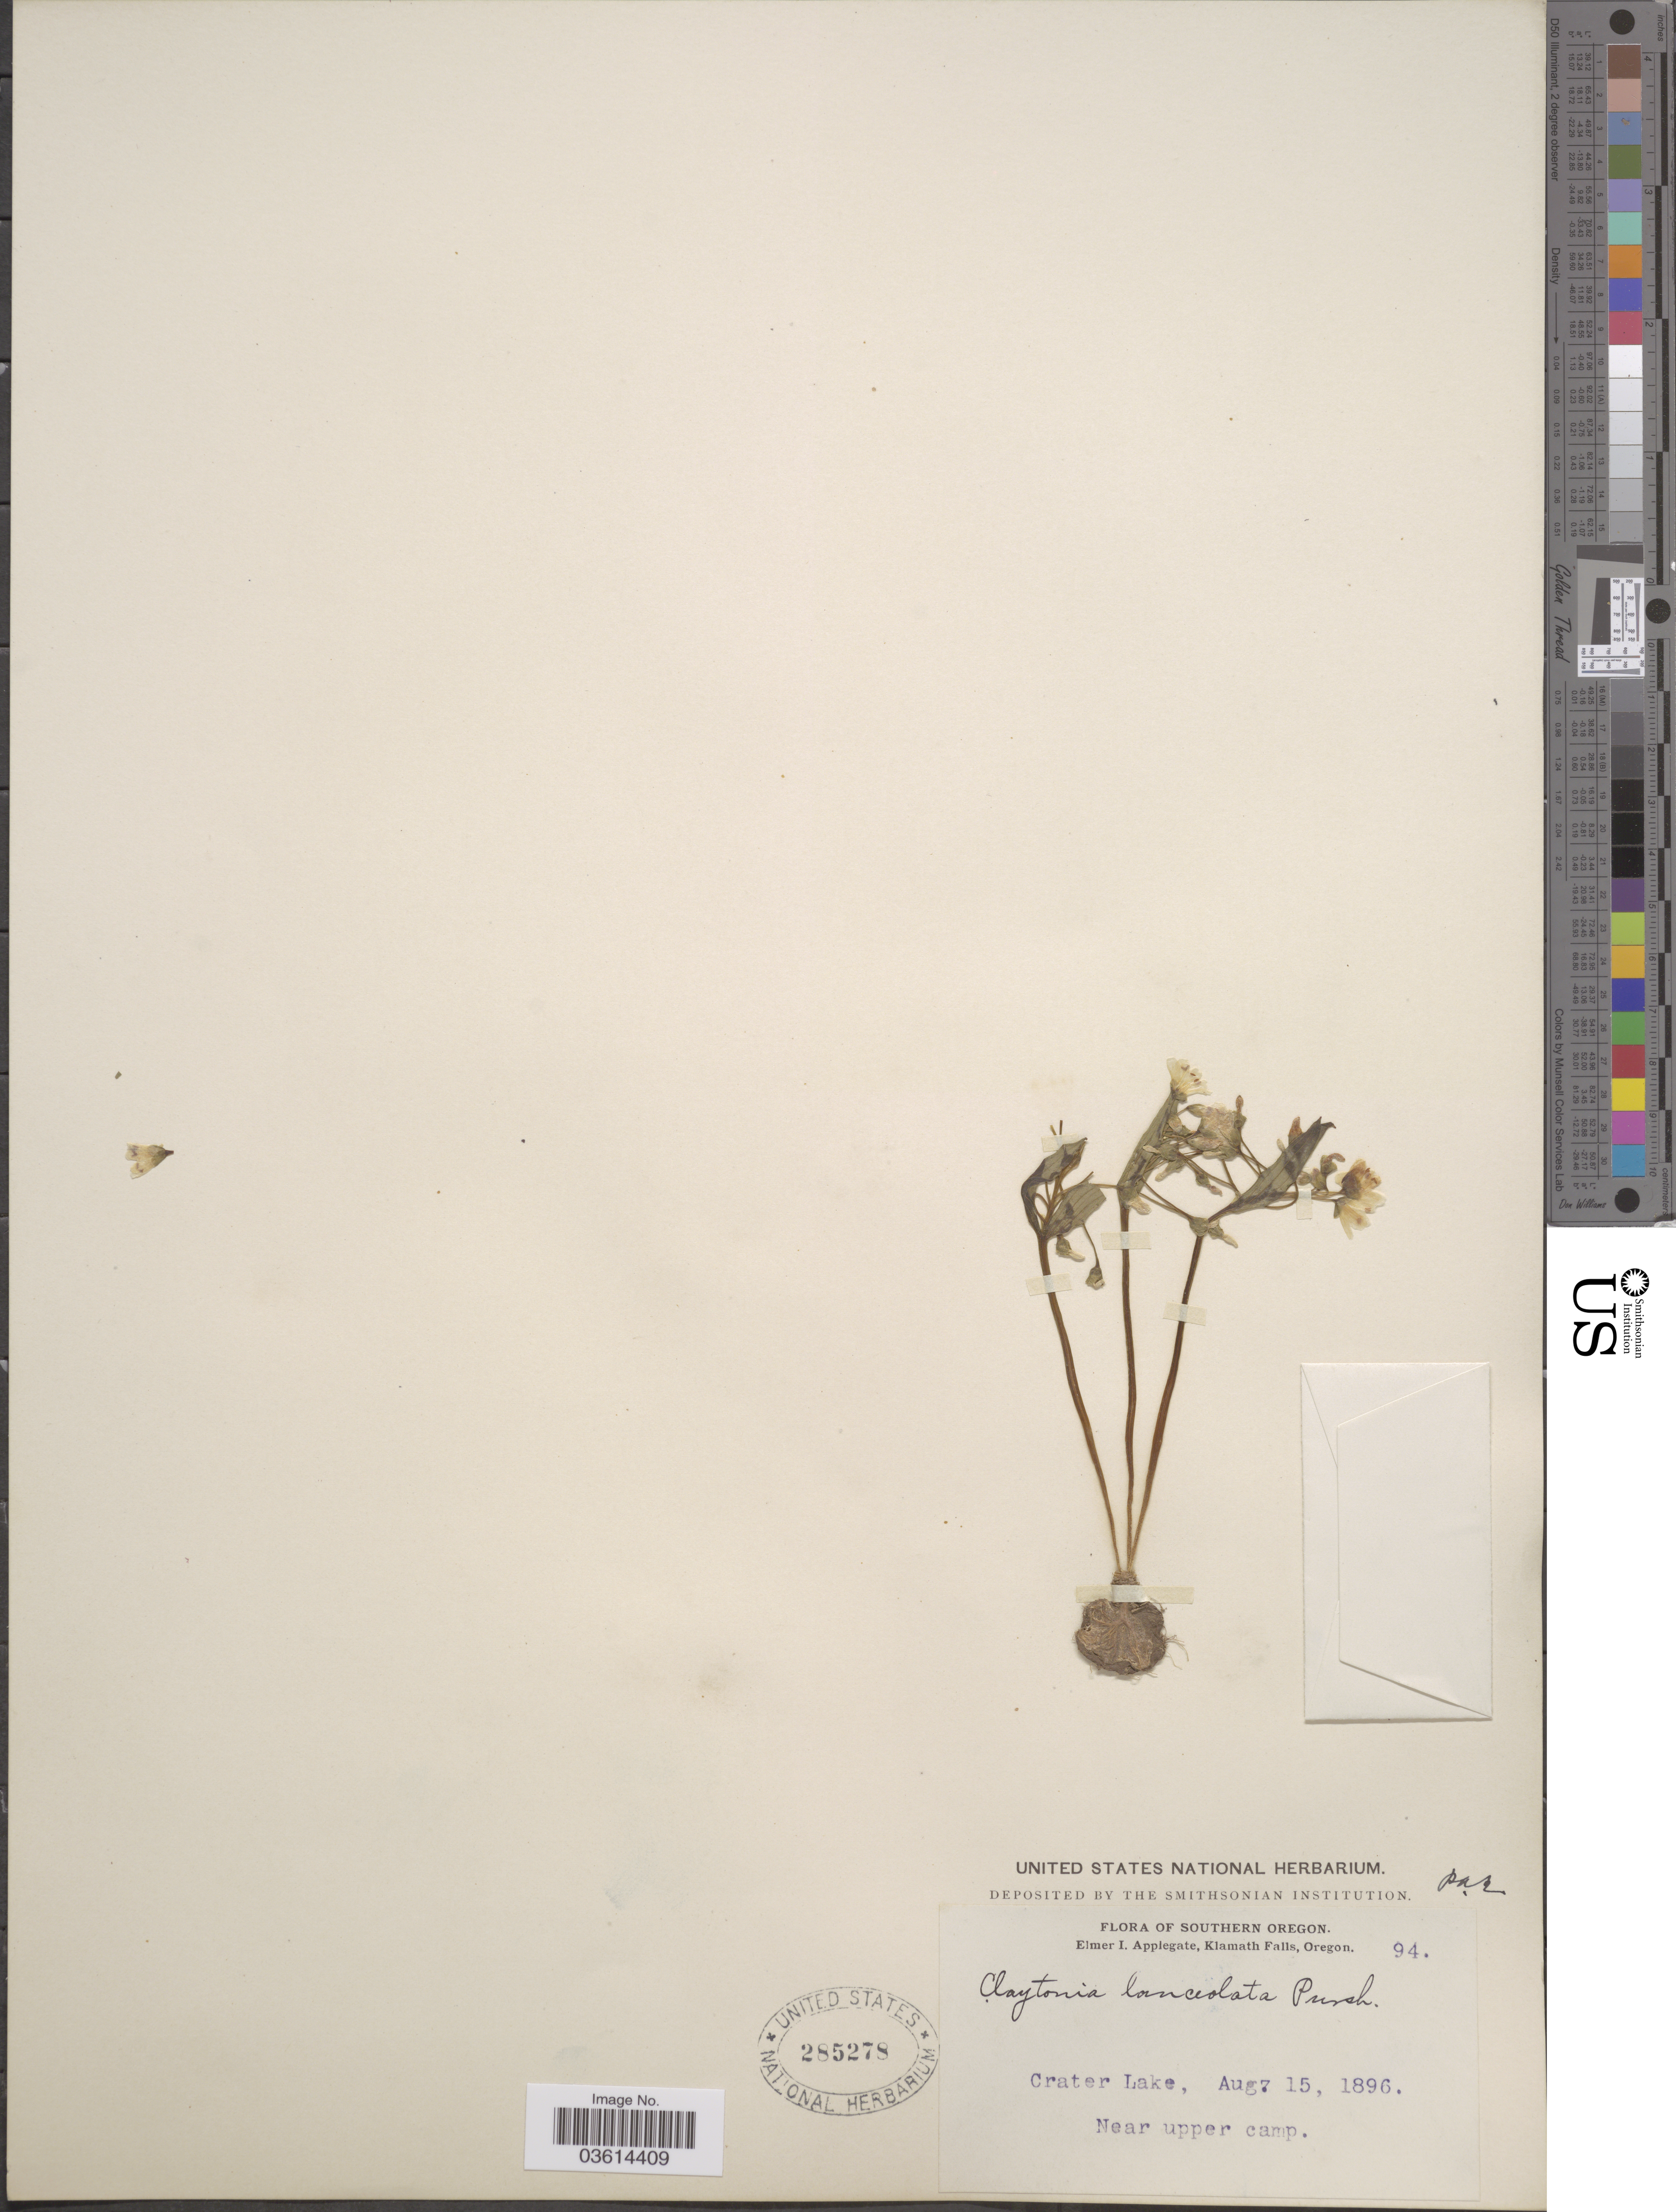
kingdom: Plantae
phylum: Tracheophyta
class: Magnoliopsida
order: Caryophyllales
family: Montiaceae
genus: Claytonia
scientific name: Claytonia lanceolata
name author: Pursh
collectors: E. I. Applegate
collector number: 94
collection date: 1896-08-07/1896-08-15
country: United States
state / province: Oregon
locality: Southern Oregon. Crater Lake. Near upper camp.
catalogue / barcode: US 285278